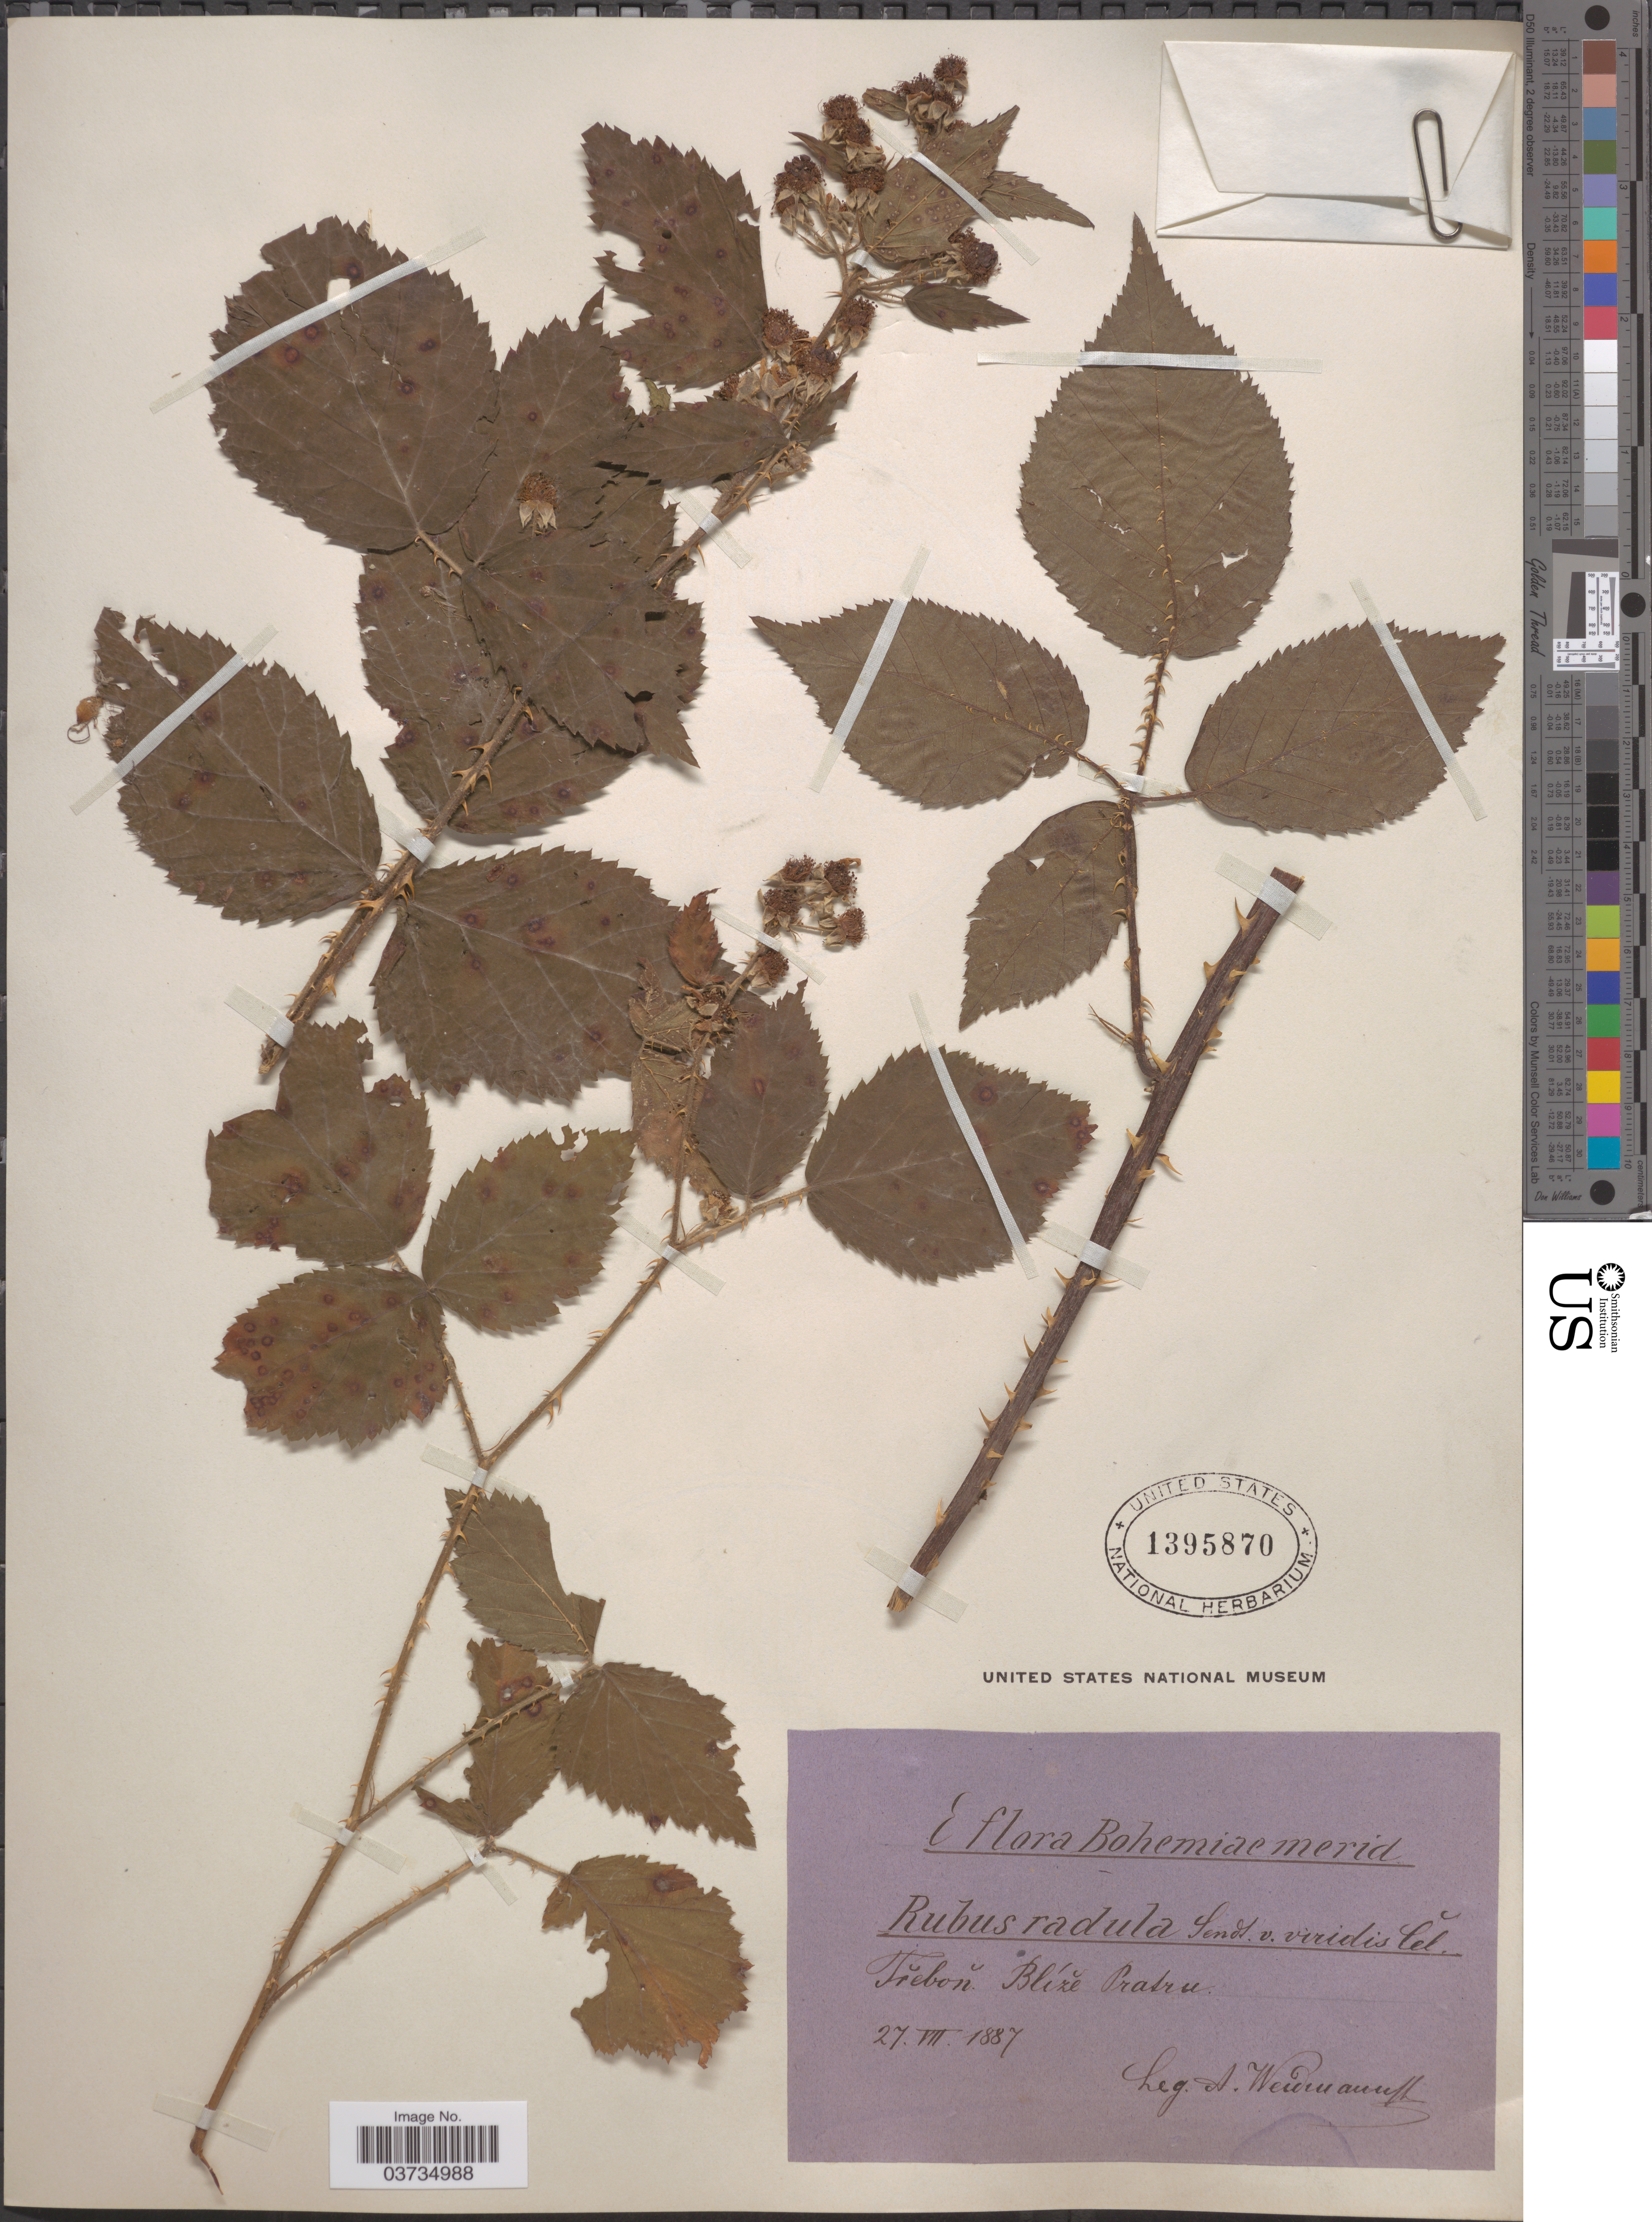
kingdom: Plantae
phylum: Tracheophyta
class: Magnoliopsida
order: Rosales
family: Rosaceae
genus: Rubus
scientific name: Rubus radula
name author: Weihe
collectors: A. Weidmann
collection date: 1887-08-27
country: Czechia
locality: Bohemiae merid. Tĭebon Blíze Pratru. [interpreted]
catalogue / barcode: US 1395870